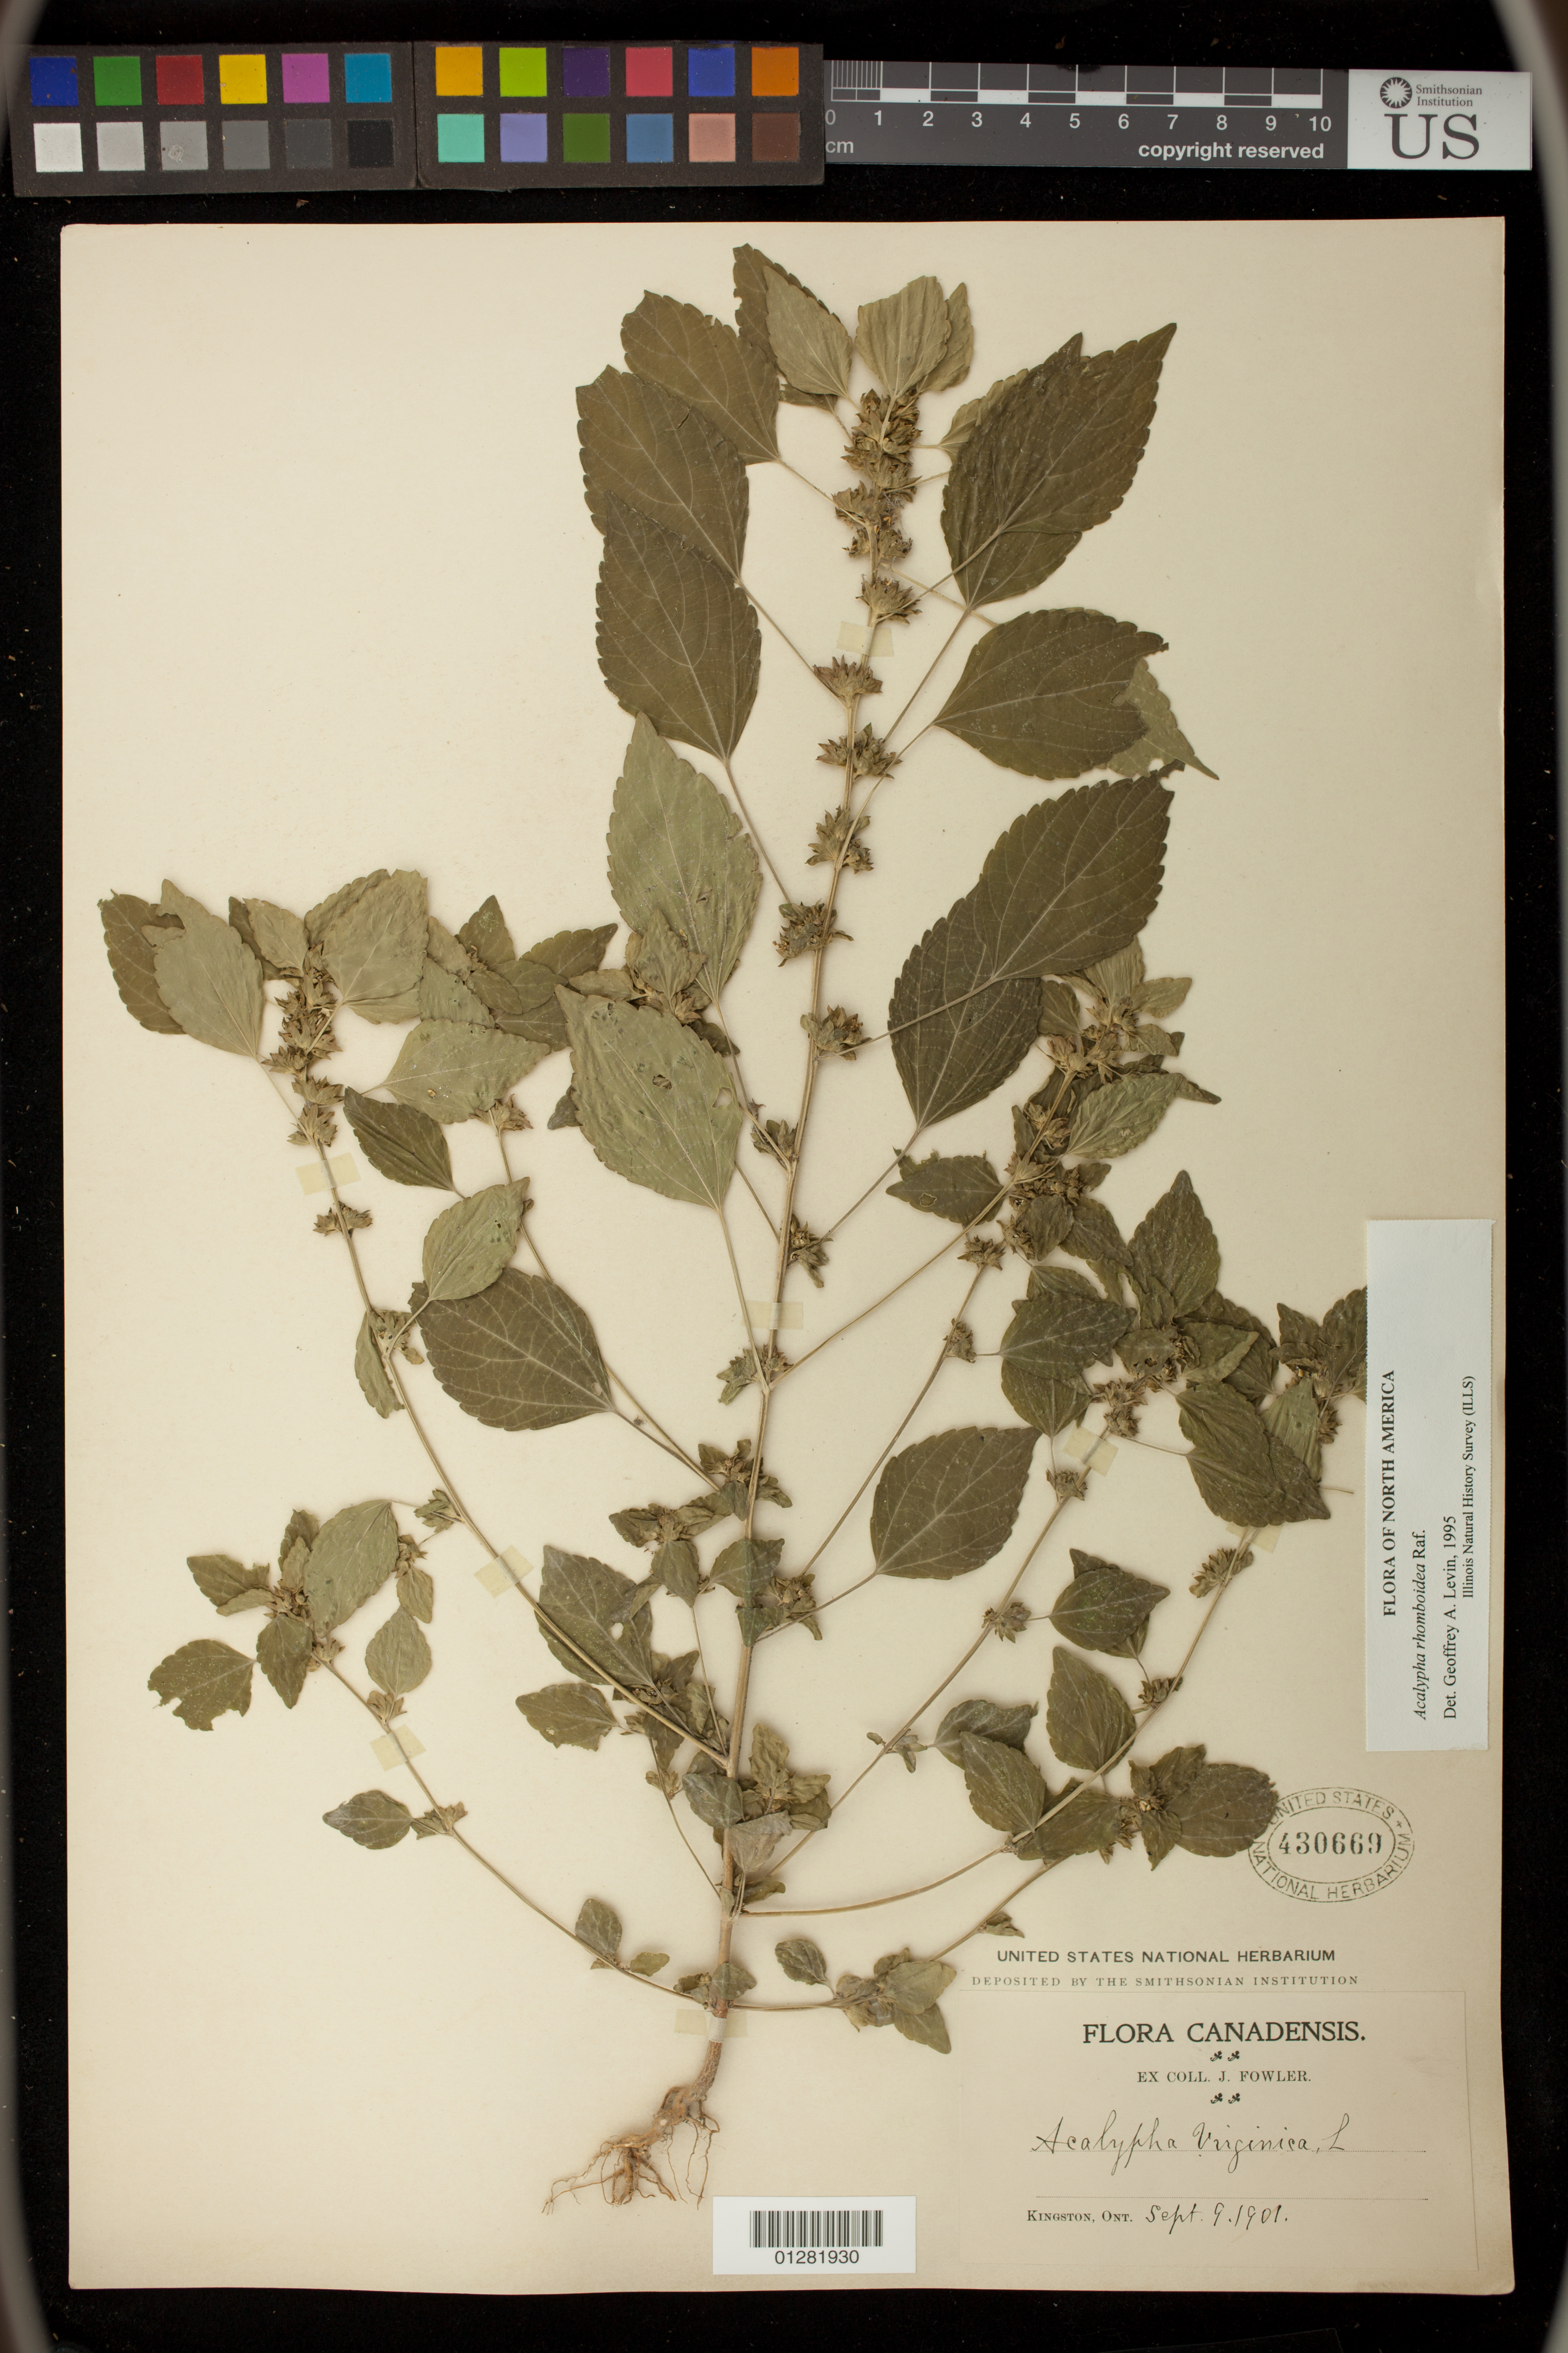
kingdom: Plantae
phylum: Tracheophyta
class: Magnoliopsida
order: Malpighiales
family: Euphorbiaceae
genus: Acalypha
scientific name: Acalypha rhomboidea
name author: Raf.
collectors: J. P. Fowler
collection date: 1901-09-09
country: Canada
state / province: Ontario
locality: Kingston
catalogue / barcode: US 430669